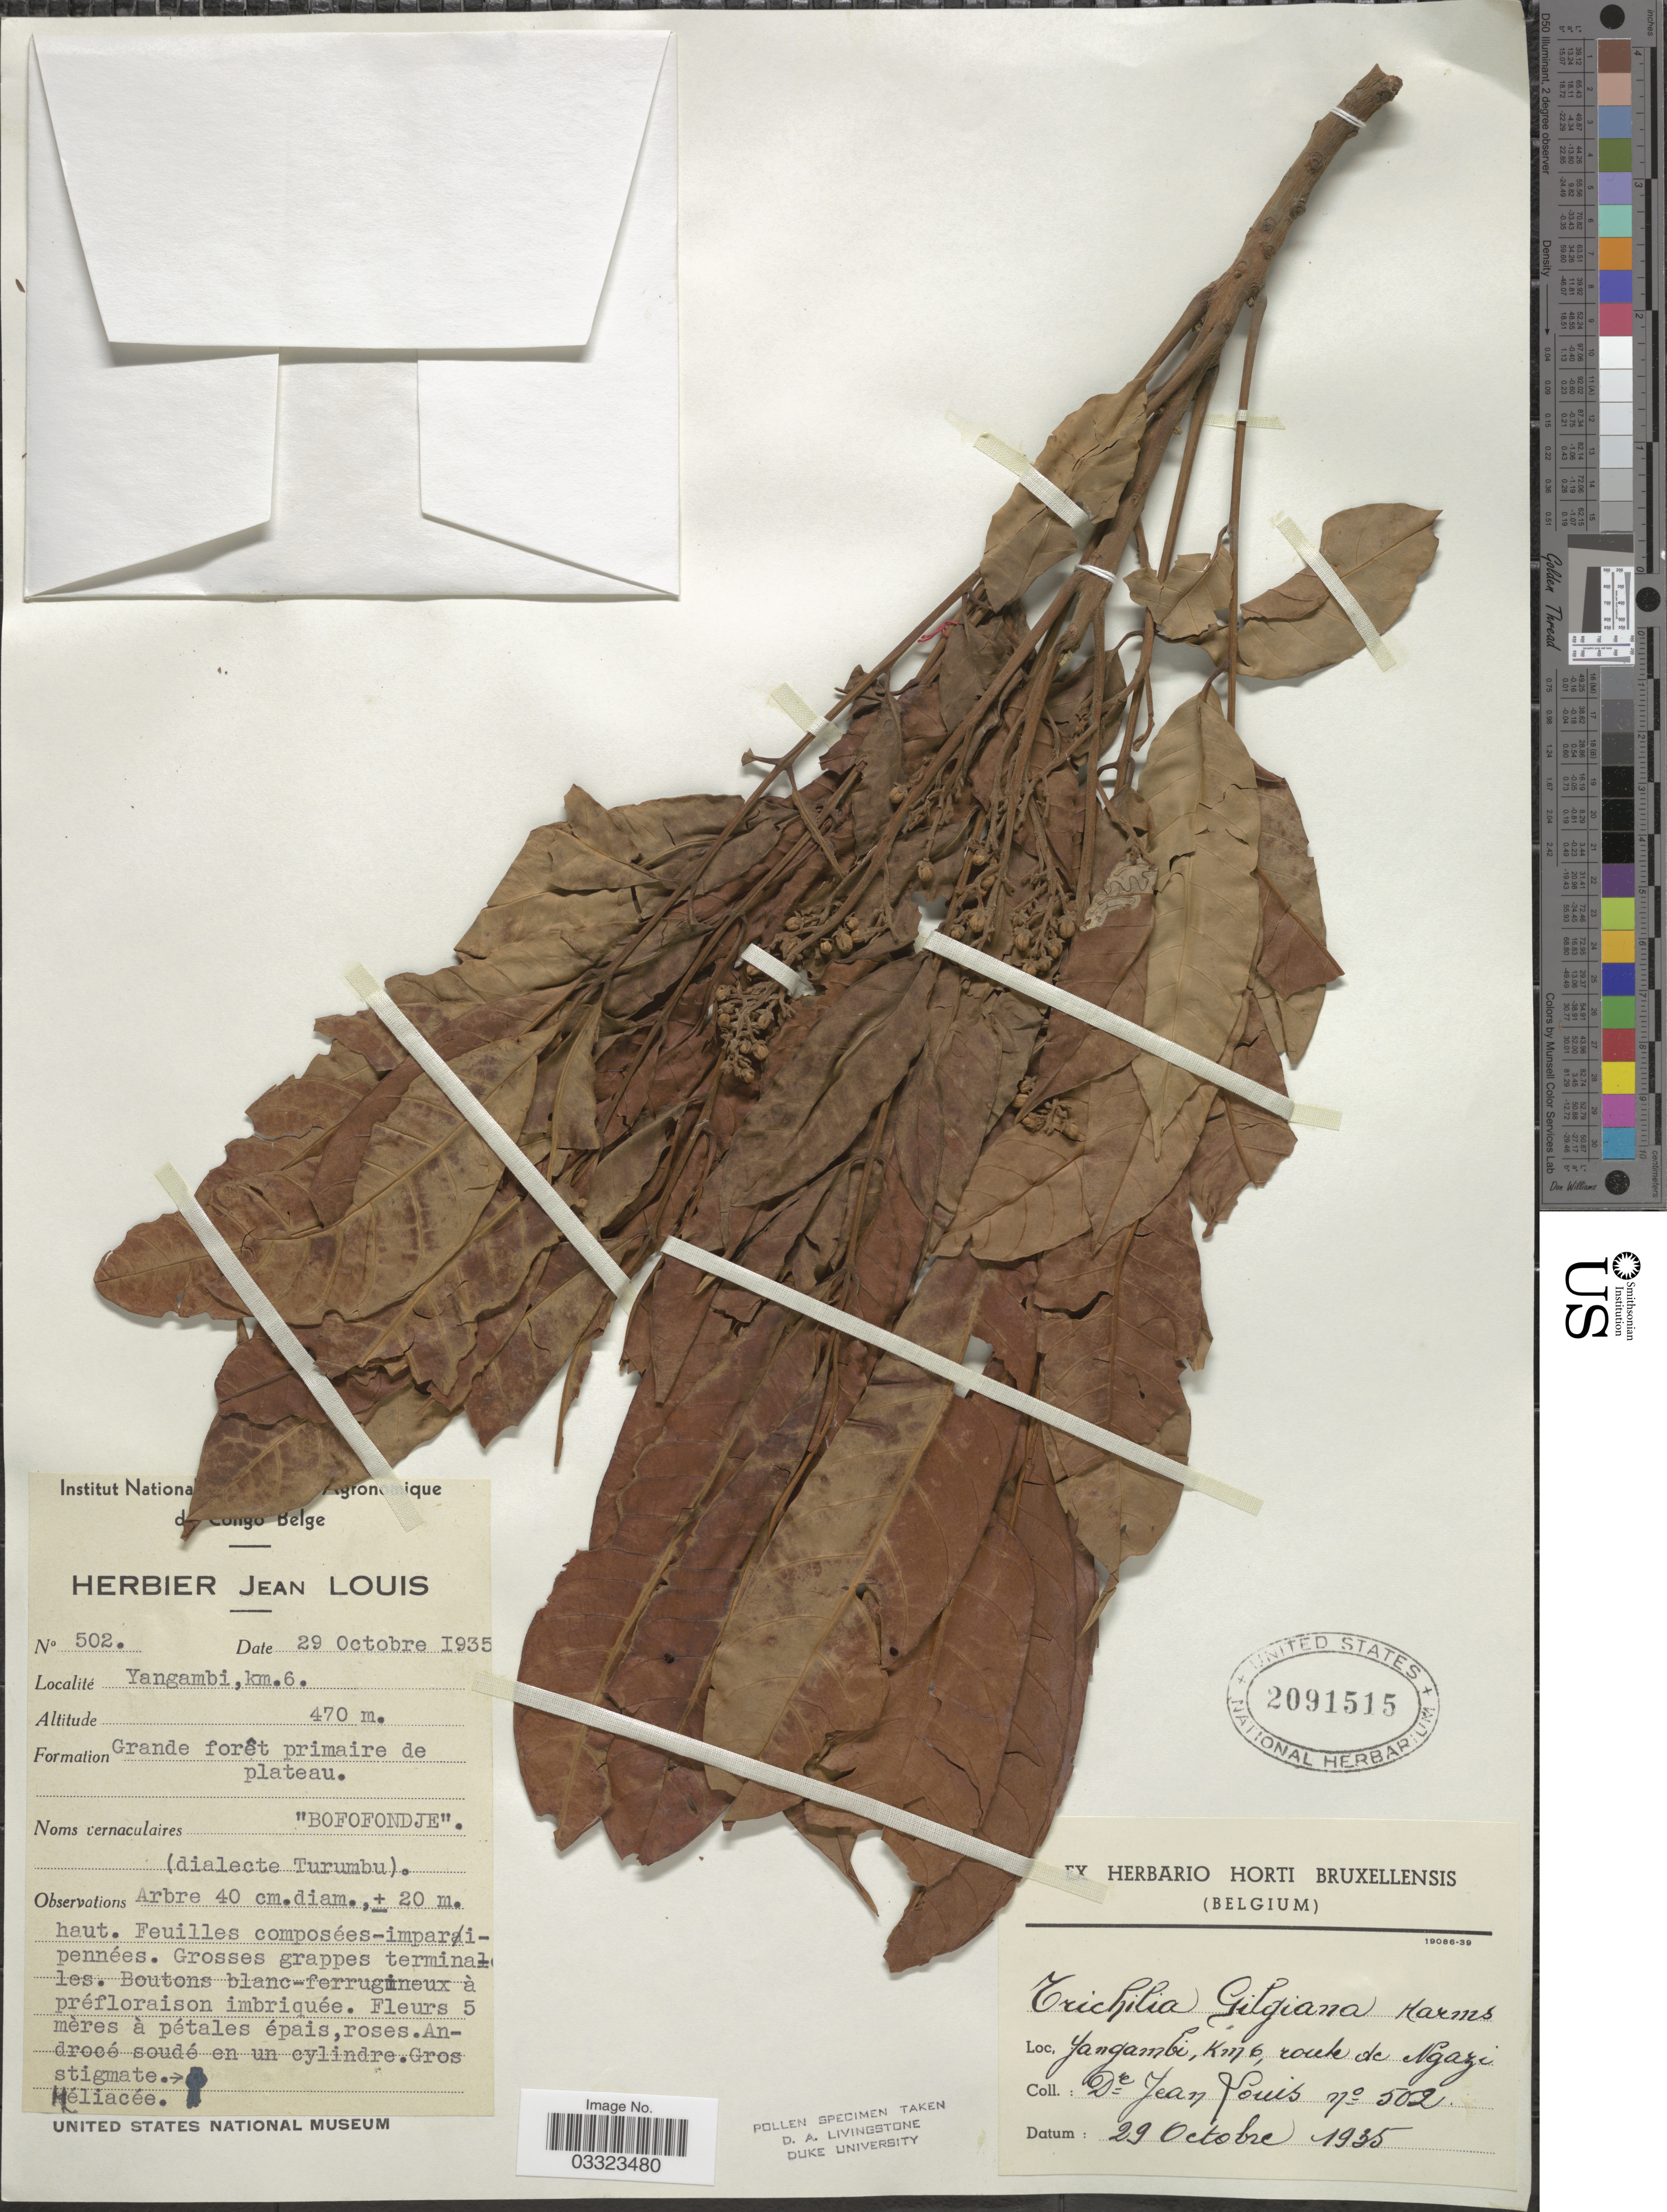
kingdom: Plantae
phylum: Tracheophyta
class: Magnoliopsida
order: Sapindales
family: Meliaceae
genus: Trichilia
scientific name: Trichilia gilgiana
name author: Harms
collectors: J. Louis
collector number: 502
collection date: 1935-10-29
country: Congo, Democratic Republic of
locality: Yangambi, km. 6, route de Ngazi.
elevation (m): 470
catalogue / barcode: US 2091515